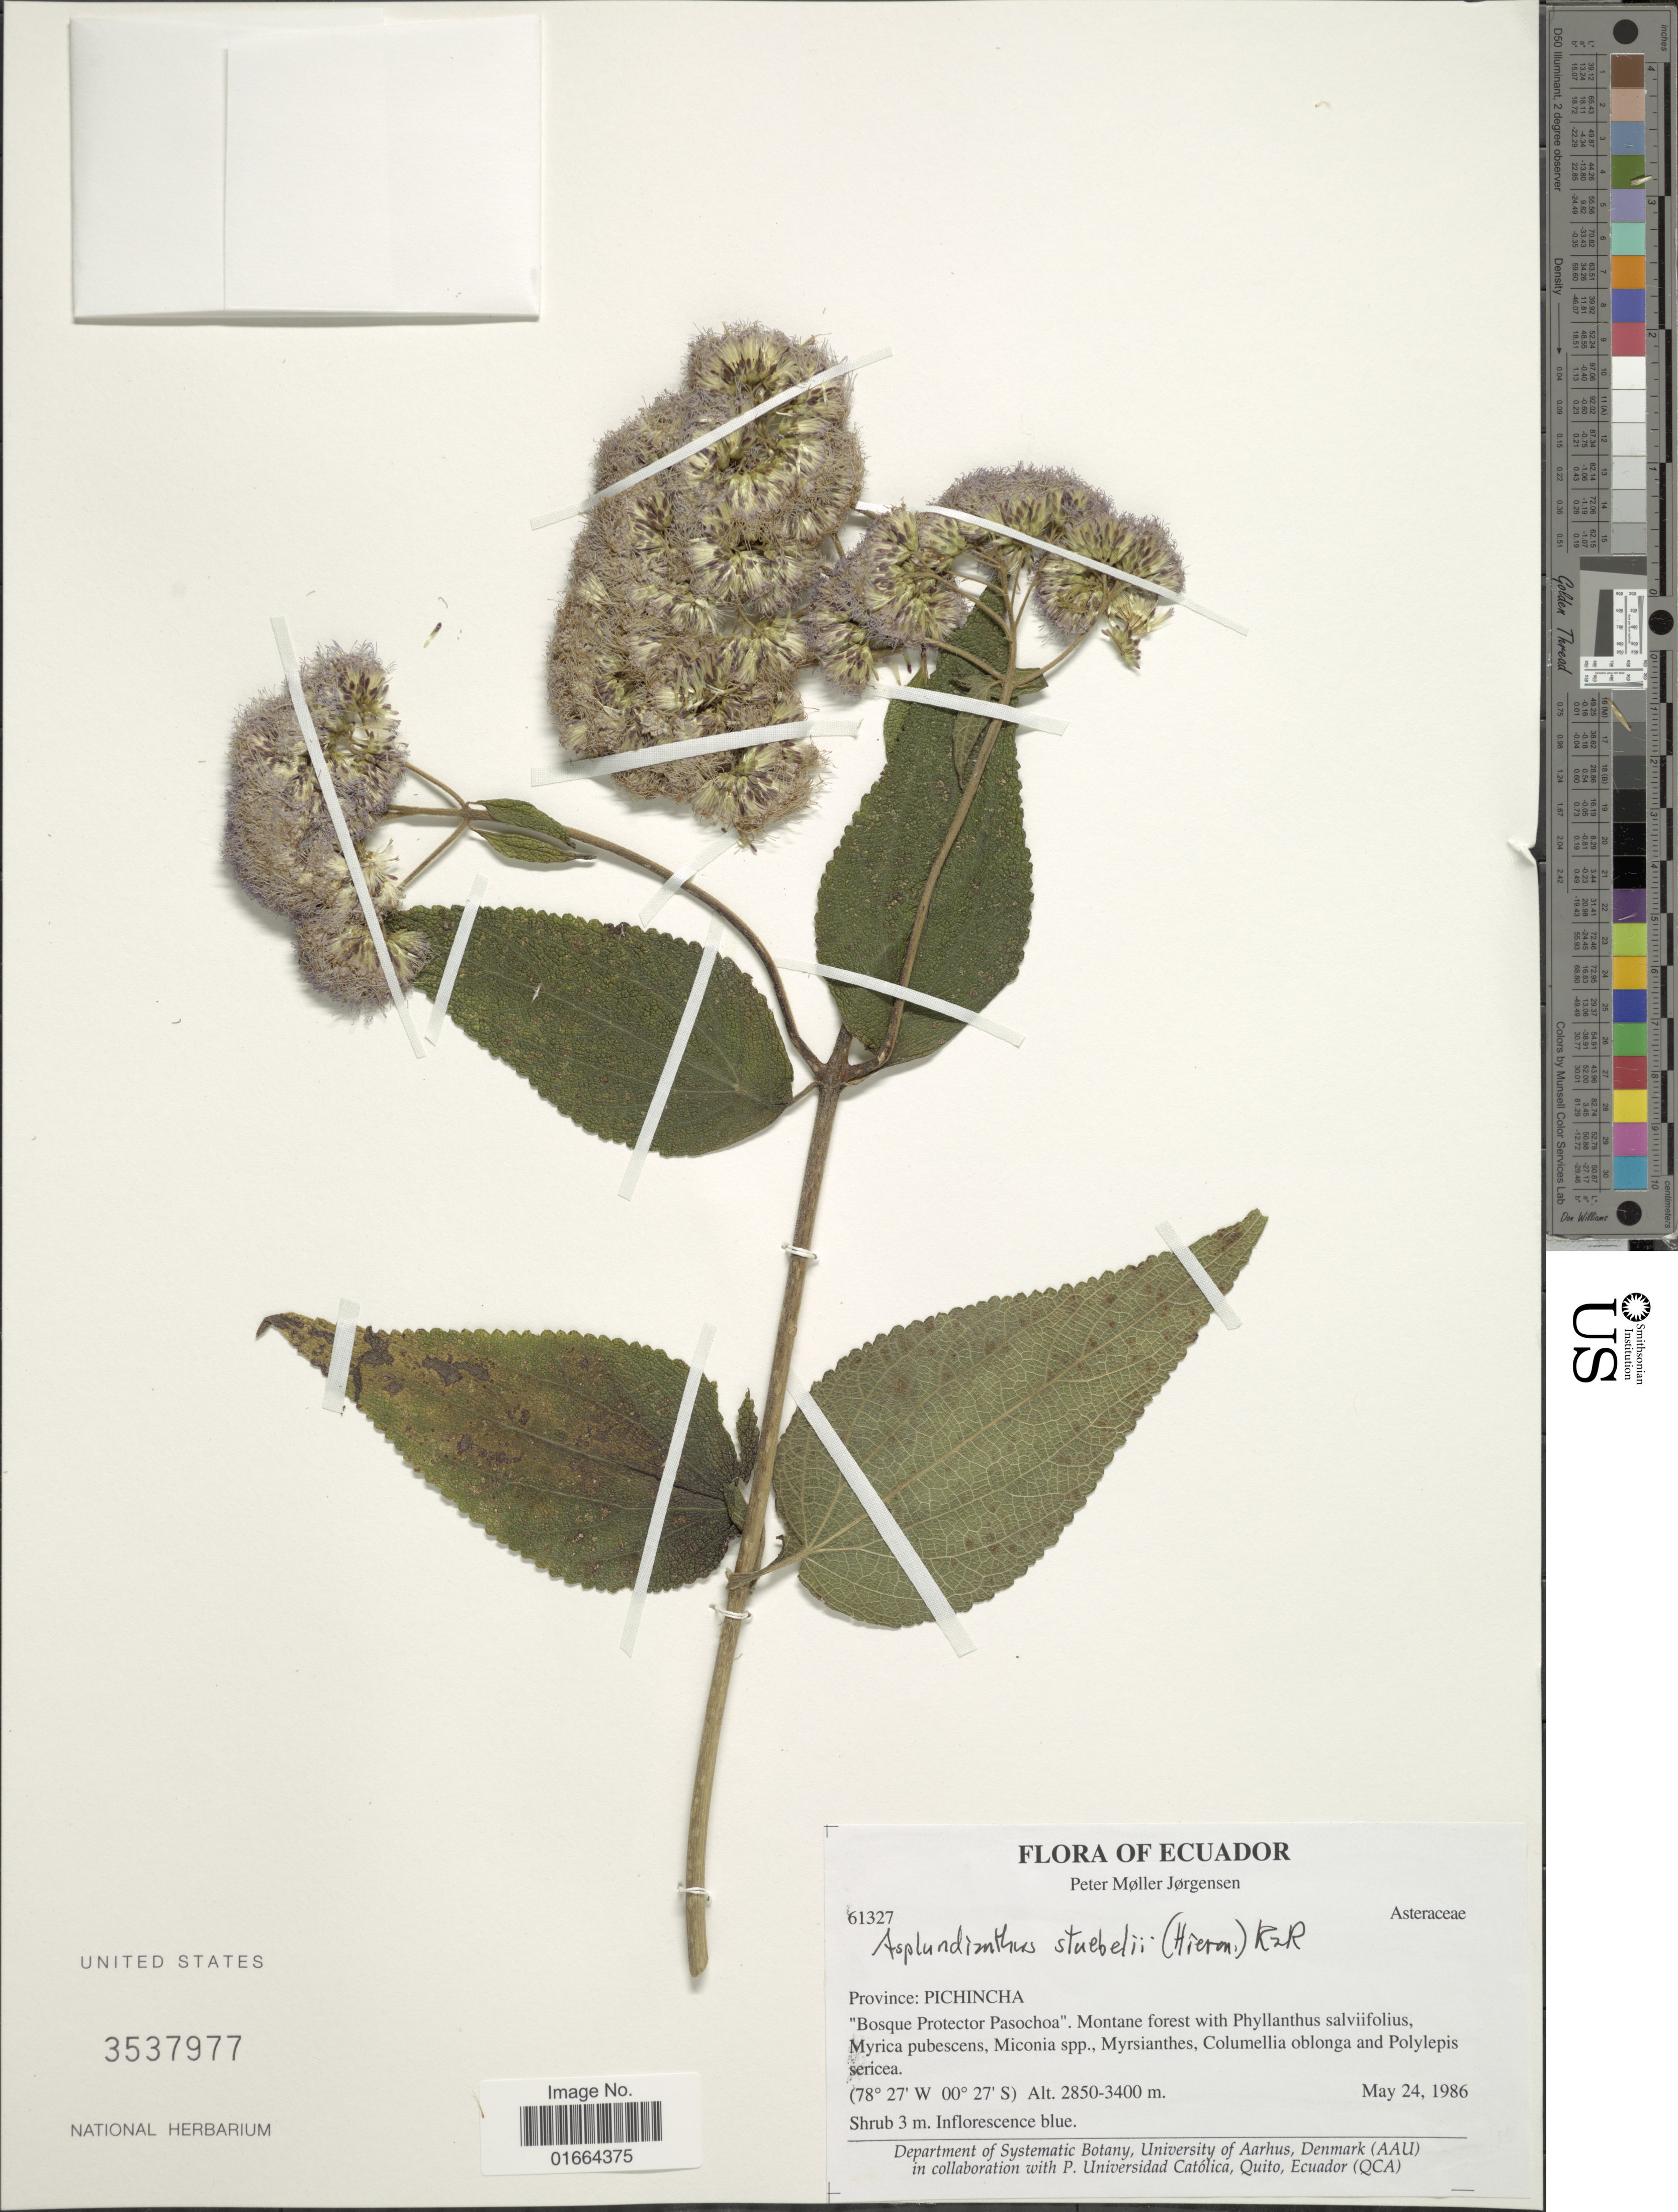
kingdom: Plantae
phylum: Tracheophyta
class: Magnoliopsida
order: Asterales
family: Asteraceae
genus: Asplundianthus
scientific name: Asplundianthus stuebelii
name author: (Hieron.) R.M. King & H. Rob.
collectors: P. M. Jørgensen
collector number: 61237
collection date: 1986-05-24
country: Ecuador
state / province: Pichincha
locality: Province: Pichincha, "Bosque Protector Pasochoa"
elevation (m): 2850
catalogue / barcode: US 3537977